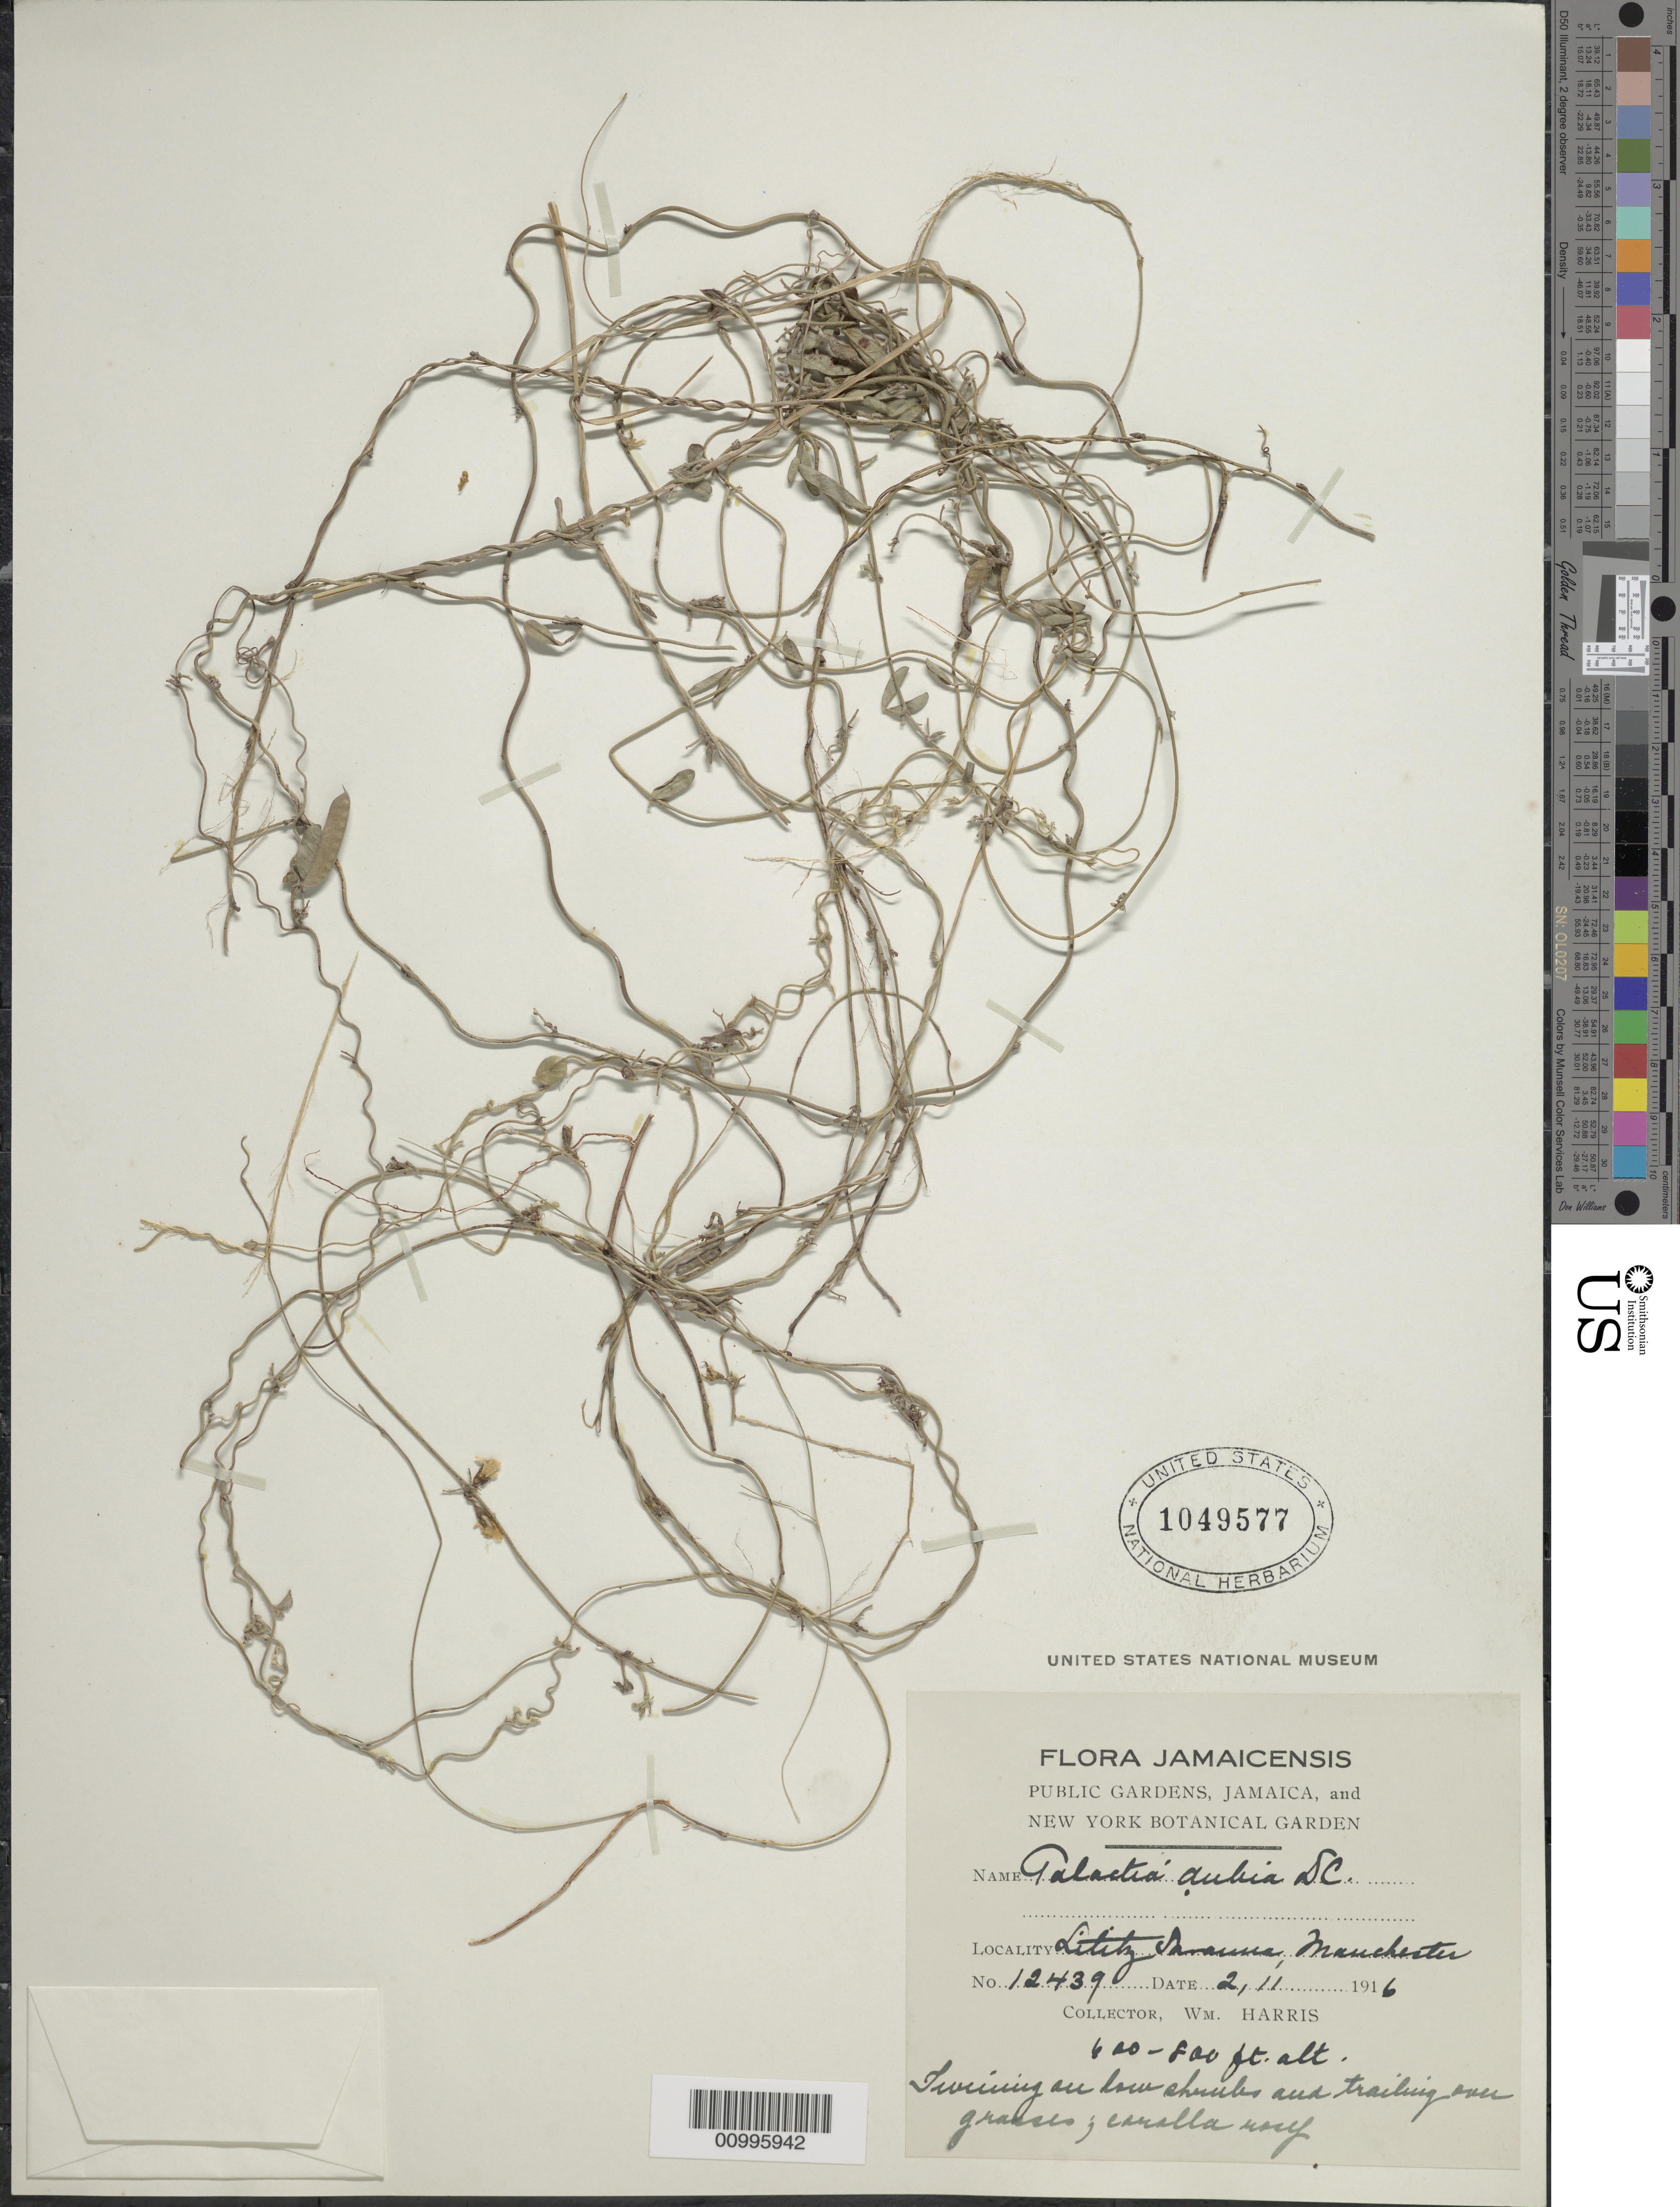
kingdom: Plantae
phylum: Tracheophyta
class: Magnoliopsida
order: Fabales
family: Fabaceae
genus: Galactia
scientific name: Galactia dubia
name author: DC.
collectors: W. Harvey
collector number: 12439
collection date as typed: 11 Feb 1916 or 02 Nov 1916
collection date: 1916-02-11 or 1916-11-02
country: Jamaica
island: Jamaica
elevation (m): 183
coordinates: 0 N, 0 E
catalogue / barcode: US 1049577